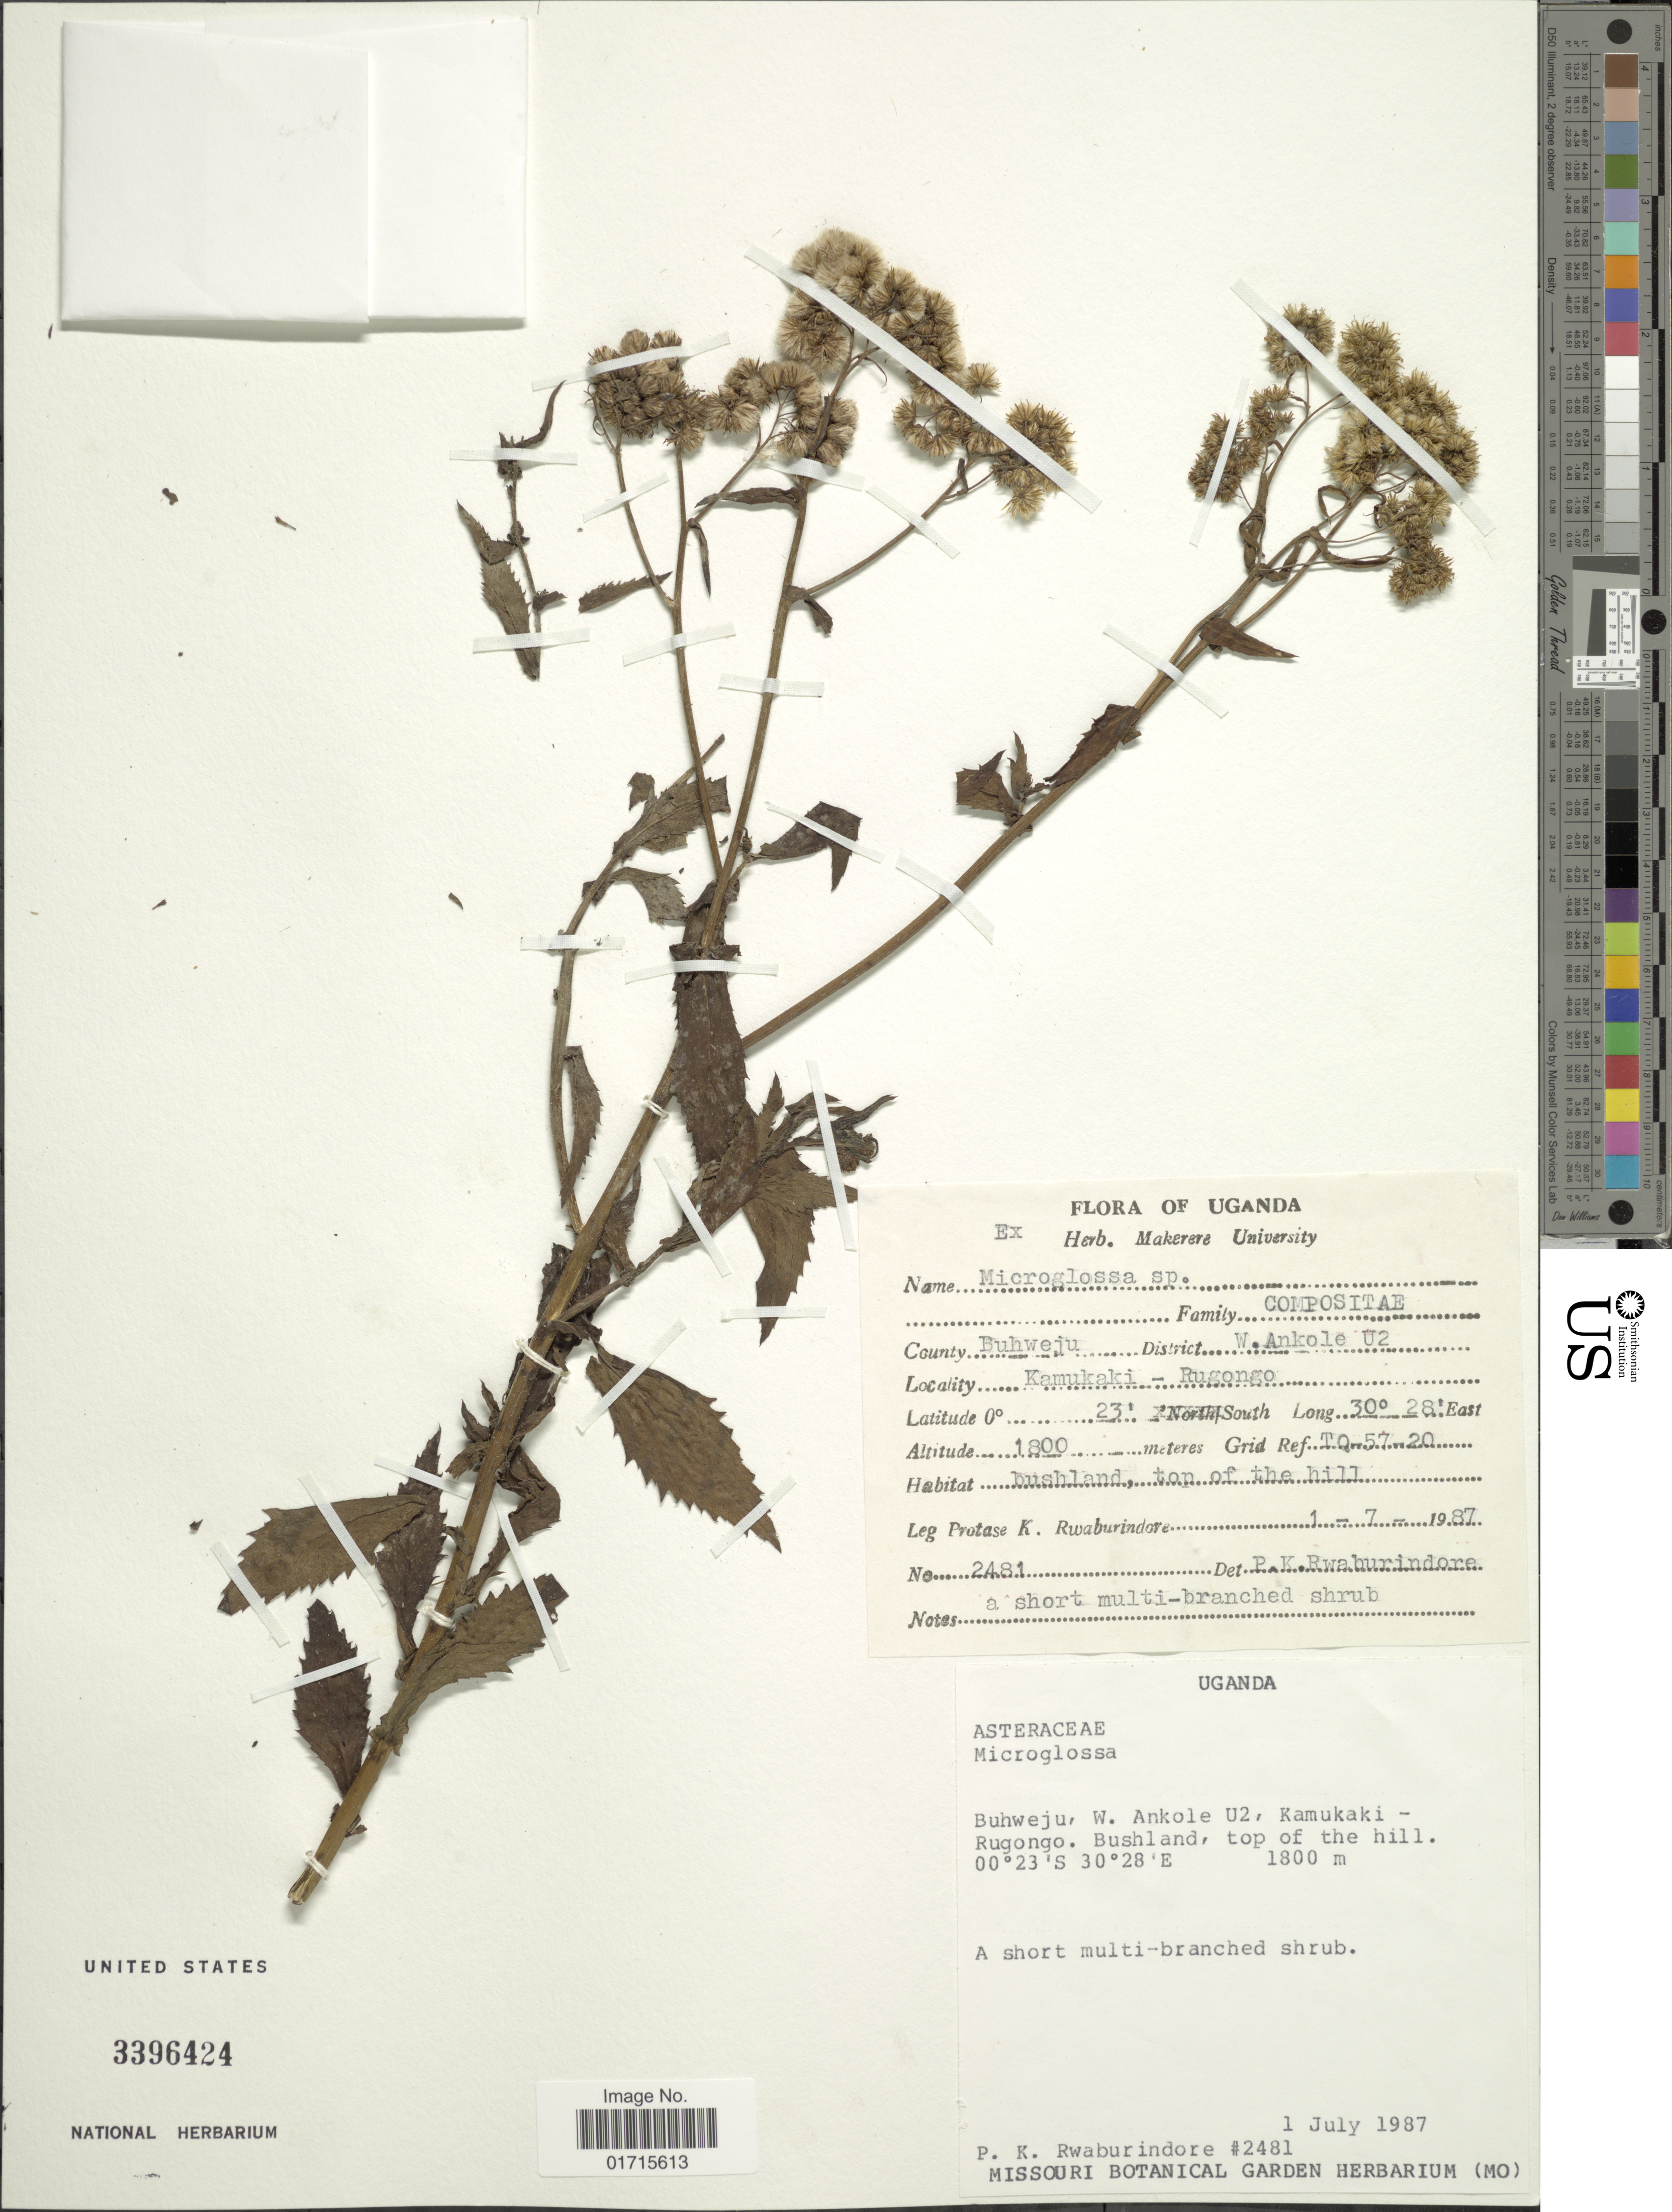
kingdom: Plantae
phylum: Tracheophyta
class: Magnoliopsida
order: Asterales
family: Asteraceae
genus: Microglossa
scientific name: Microglossa sp.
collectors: P. Rwaburindore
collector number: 2481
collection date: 1987-07-01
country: Uganda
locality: Uganda. Buhweju, W. Ankole U2, Kamukaki-Rugongo.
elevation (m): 1800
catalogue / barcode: US 3396424